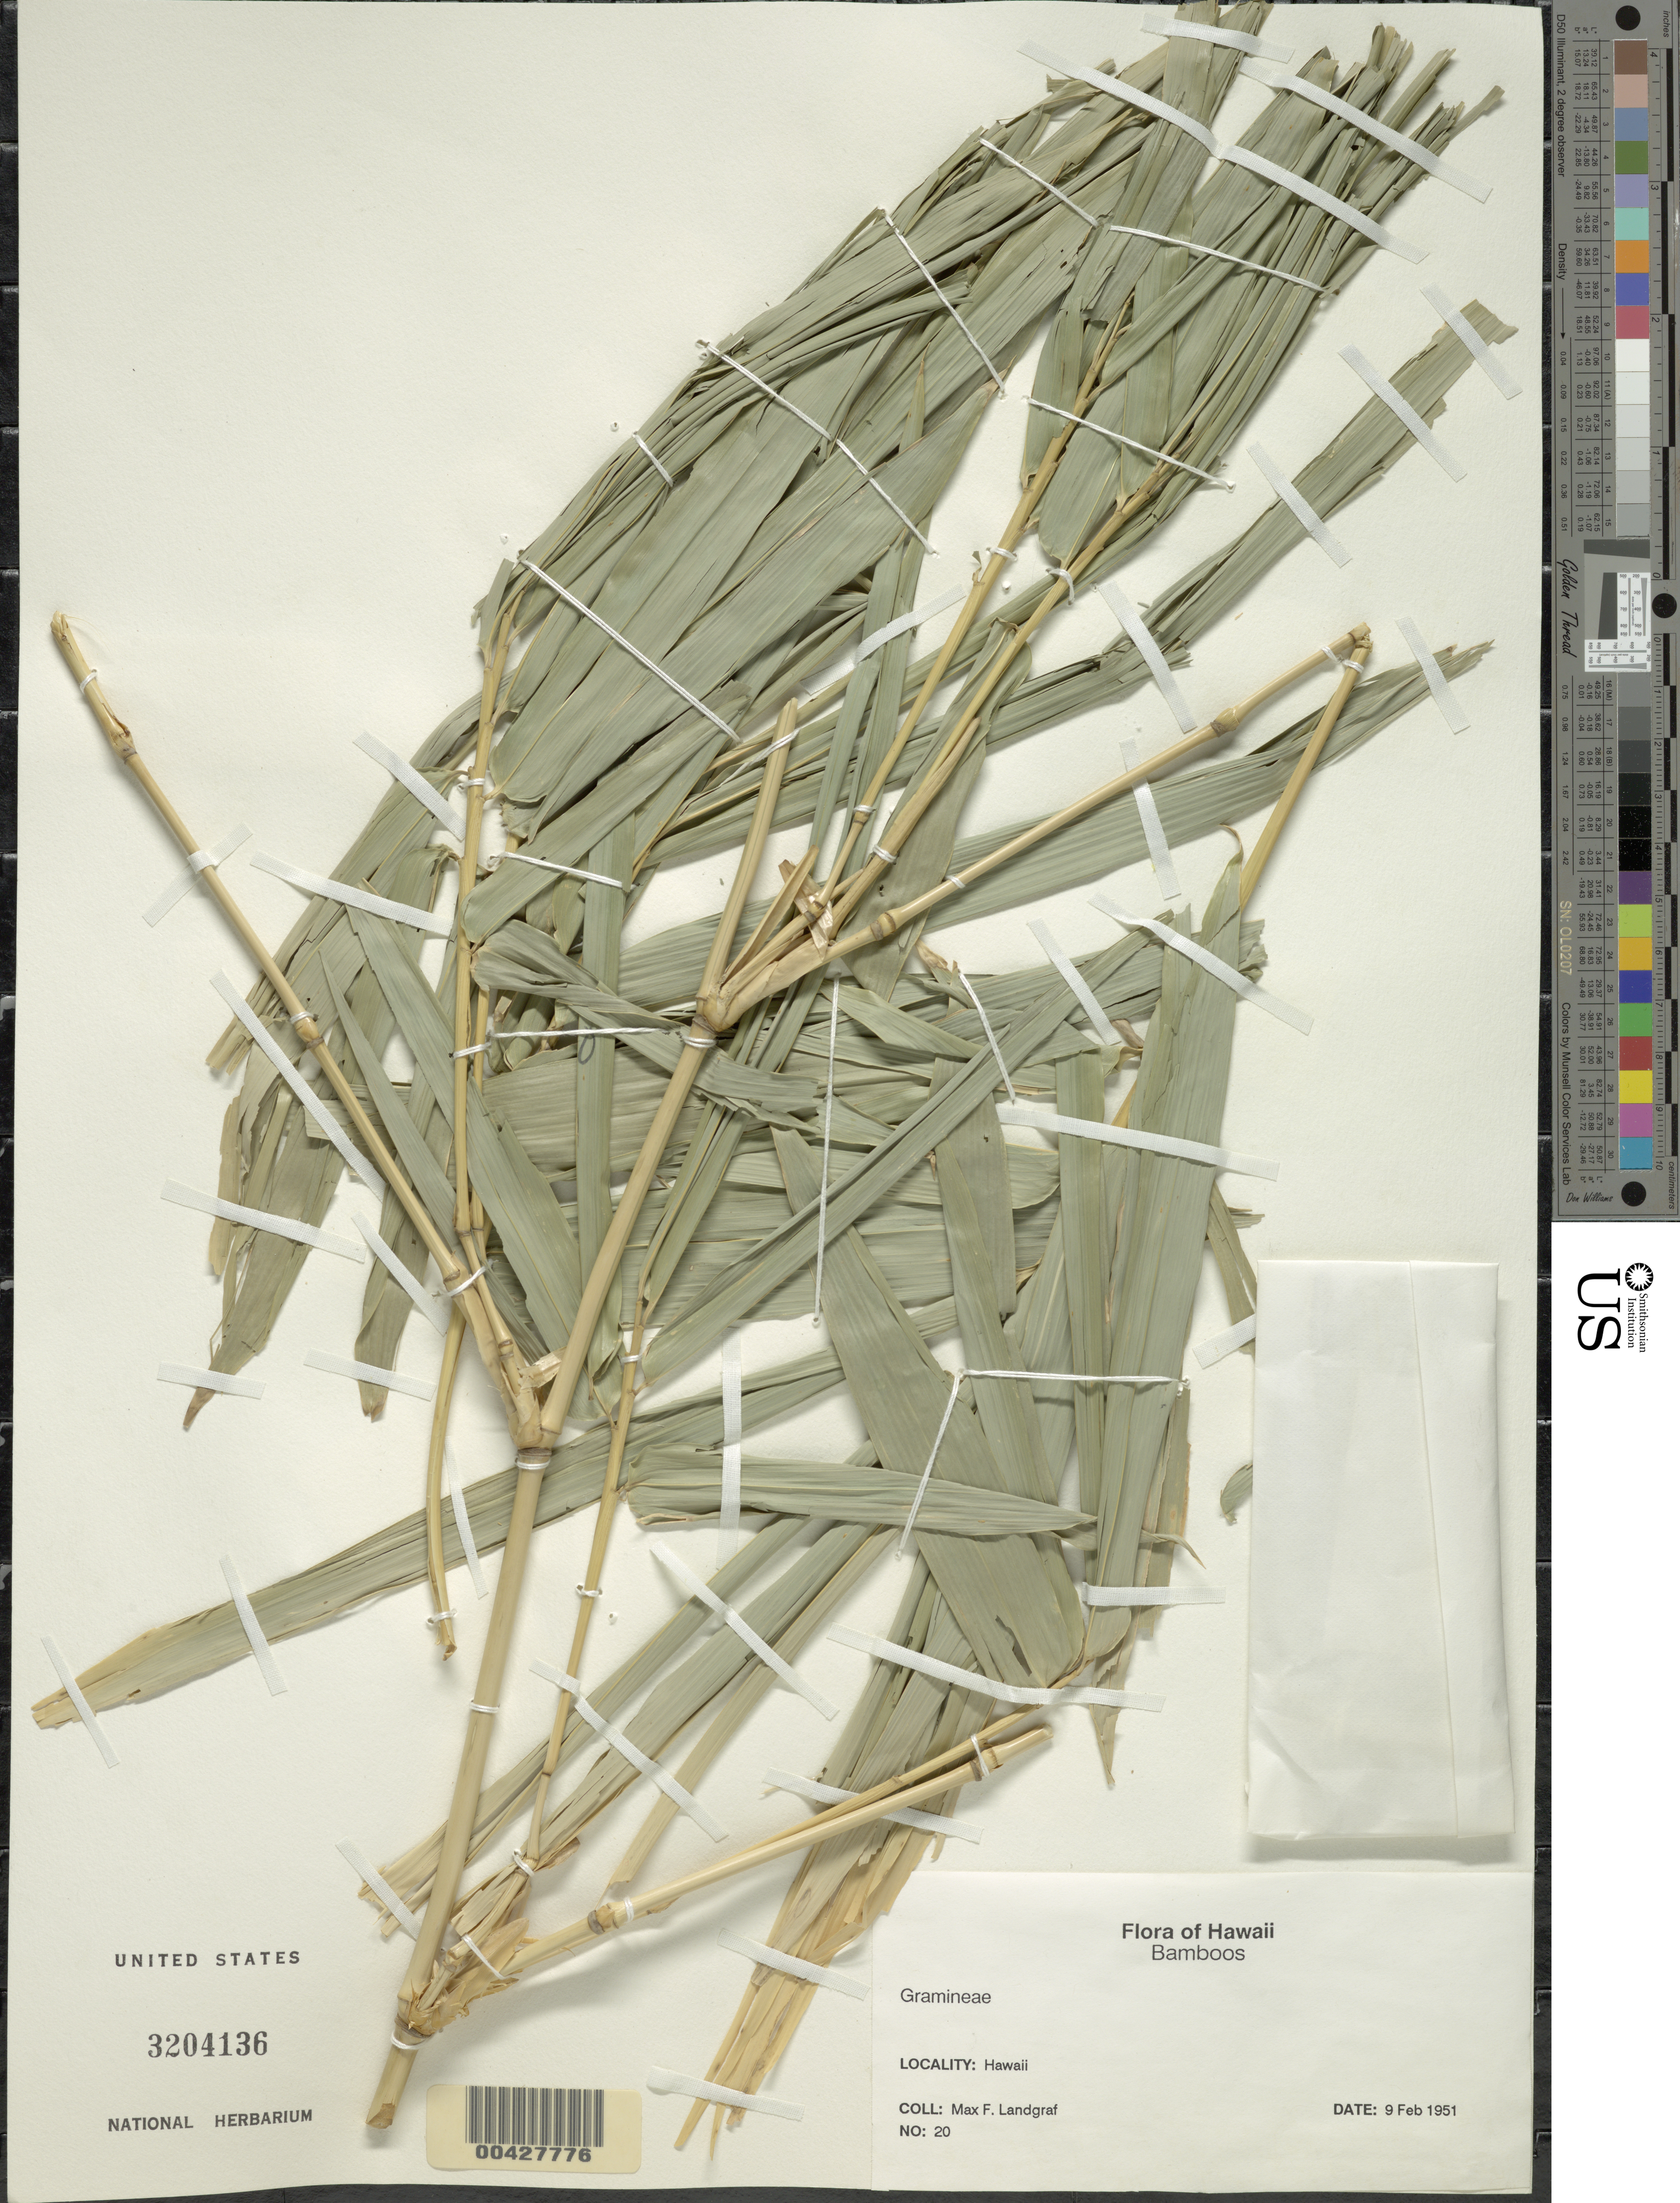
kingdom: Plantae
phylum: Tracheophyta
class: Liliopsida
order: Poales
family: Poaceae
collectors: M. Landgraf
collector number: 20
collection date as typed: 09 Feb 1951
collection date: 1951-02-09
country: United States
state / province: Hawaii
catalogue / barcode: US 3204136